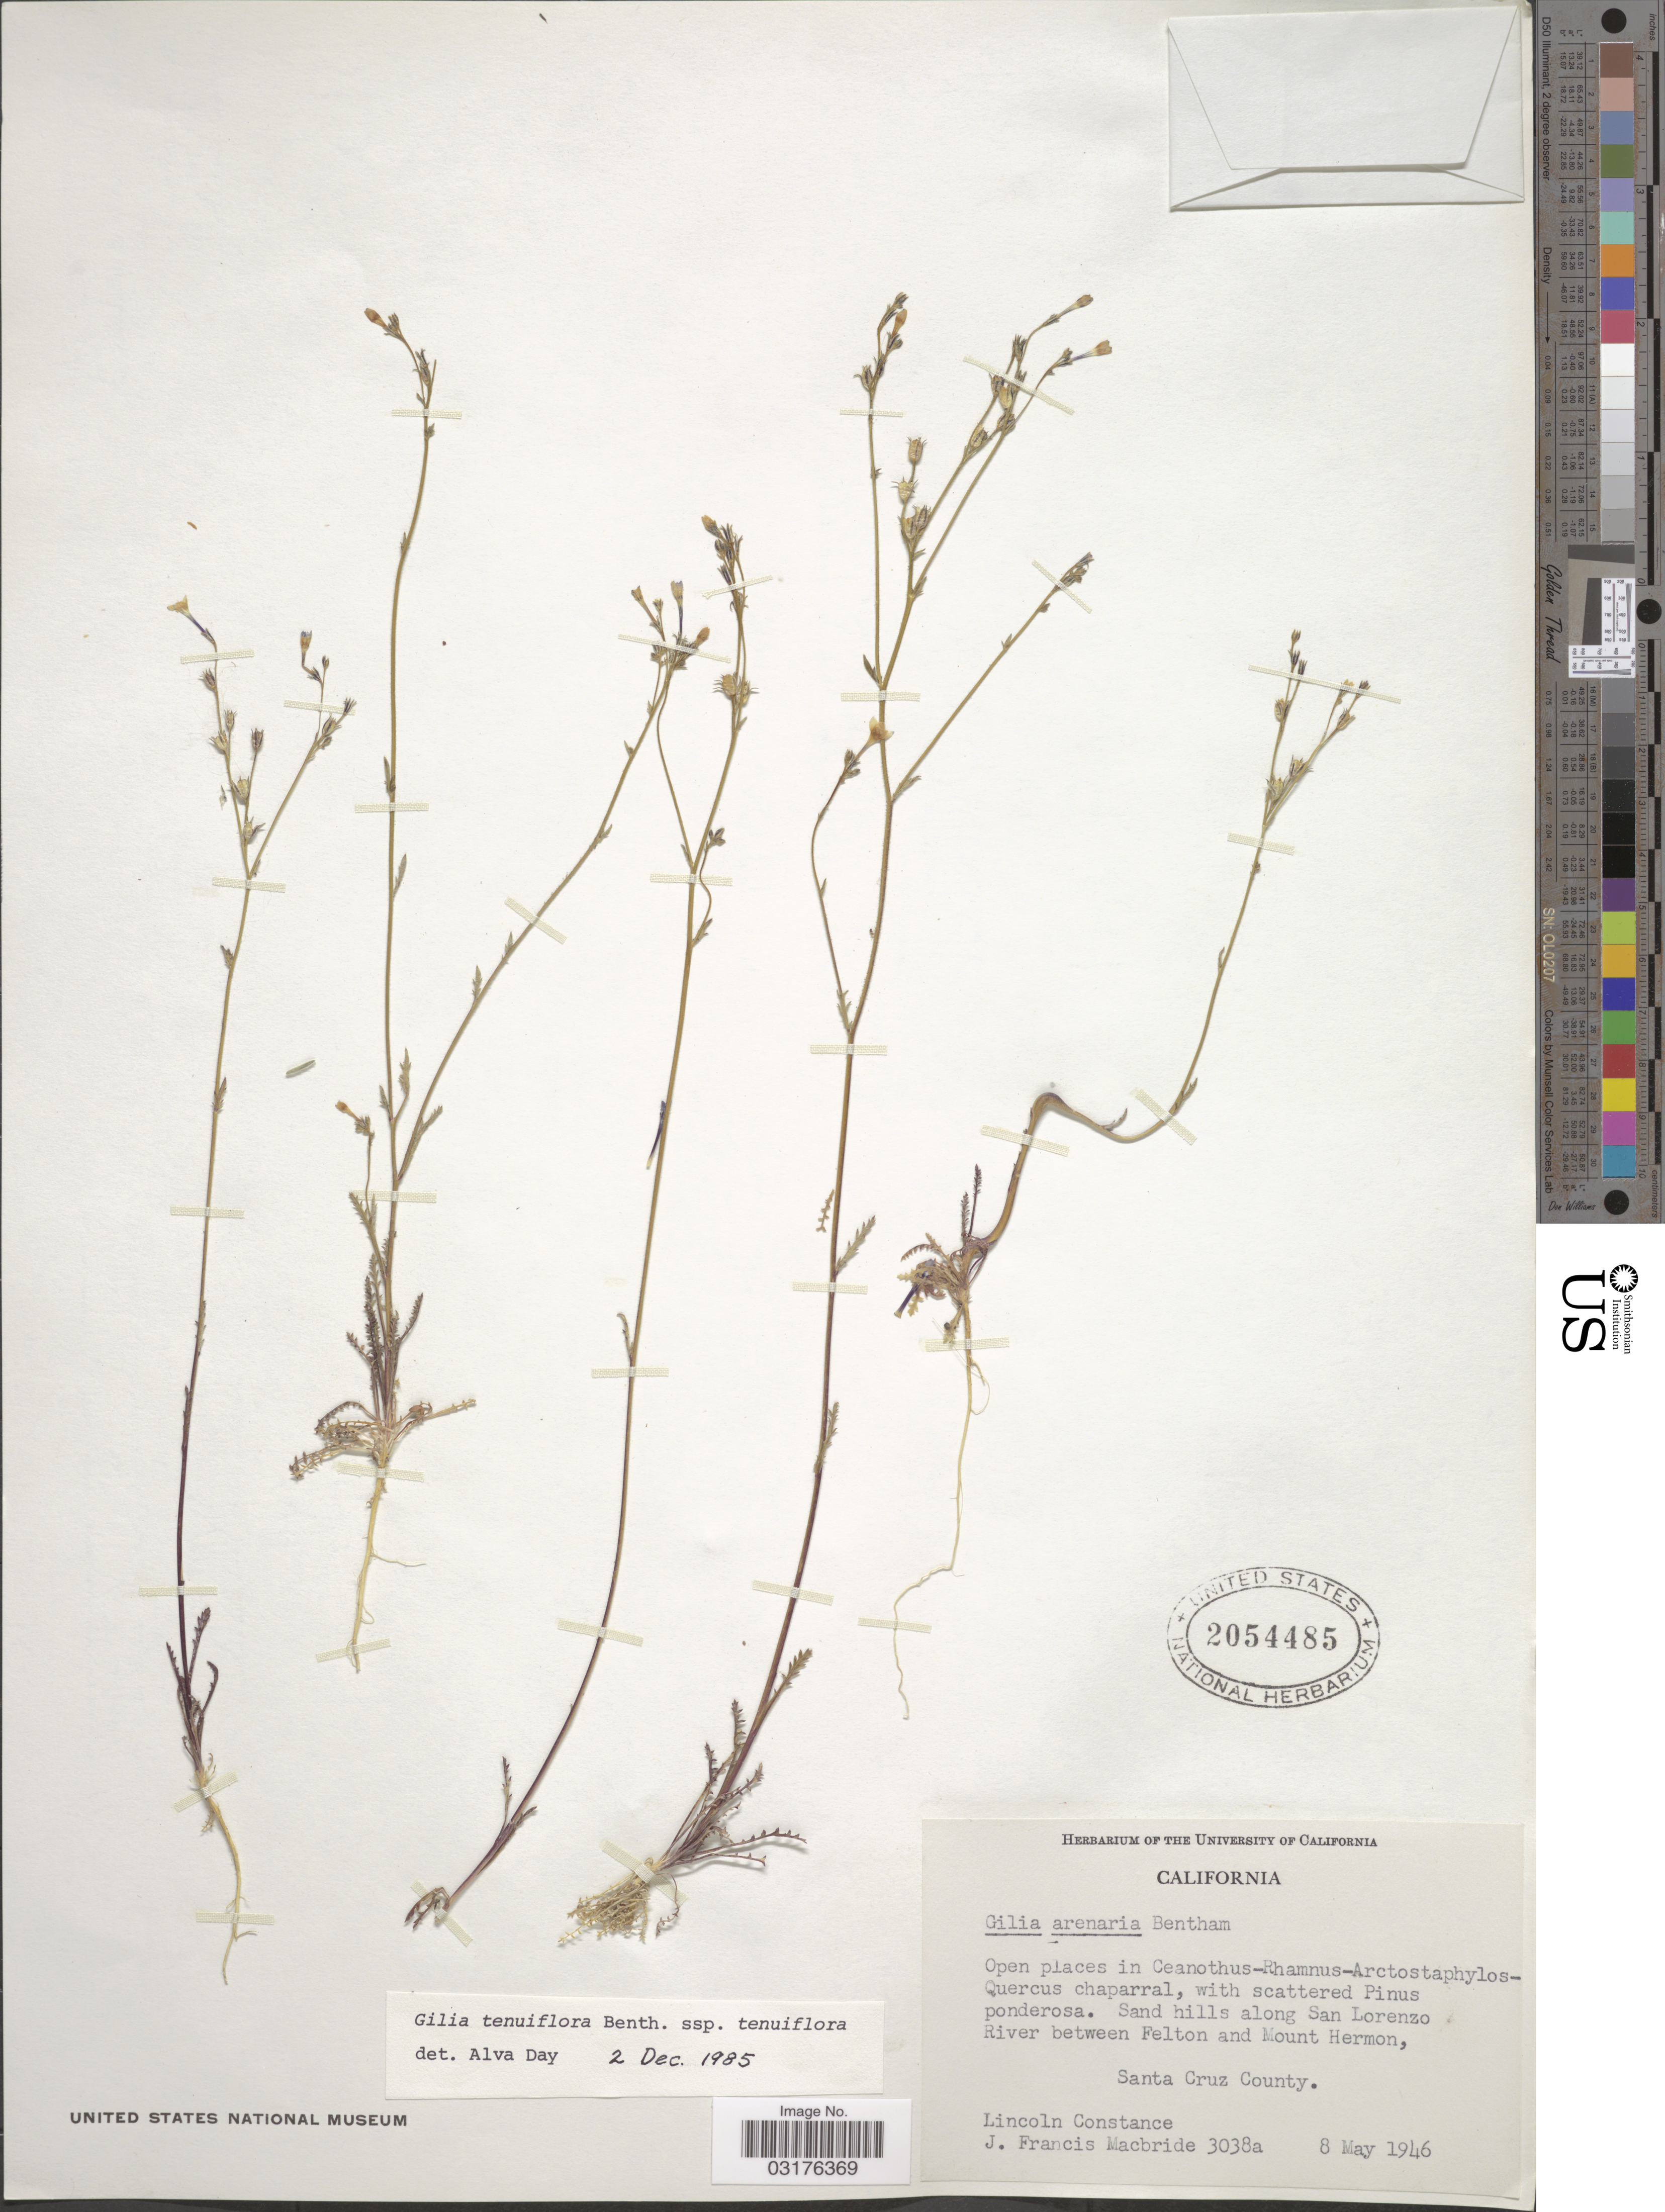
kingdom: Plantae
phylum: Tracheophyta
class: Magnoliopsida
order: Ericales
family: Polemoniaceae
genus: Gilia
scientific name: Gilia tenuiflora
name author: Benth.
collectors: L. Constance & J. F. Macbride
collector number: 3038a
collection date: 1946-05-08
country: United States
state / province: California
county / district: Santa Cruz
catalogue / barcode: US 2054485